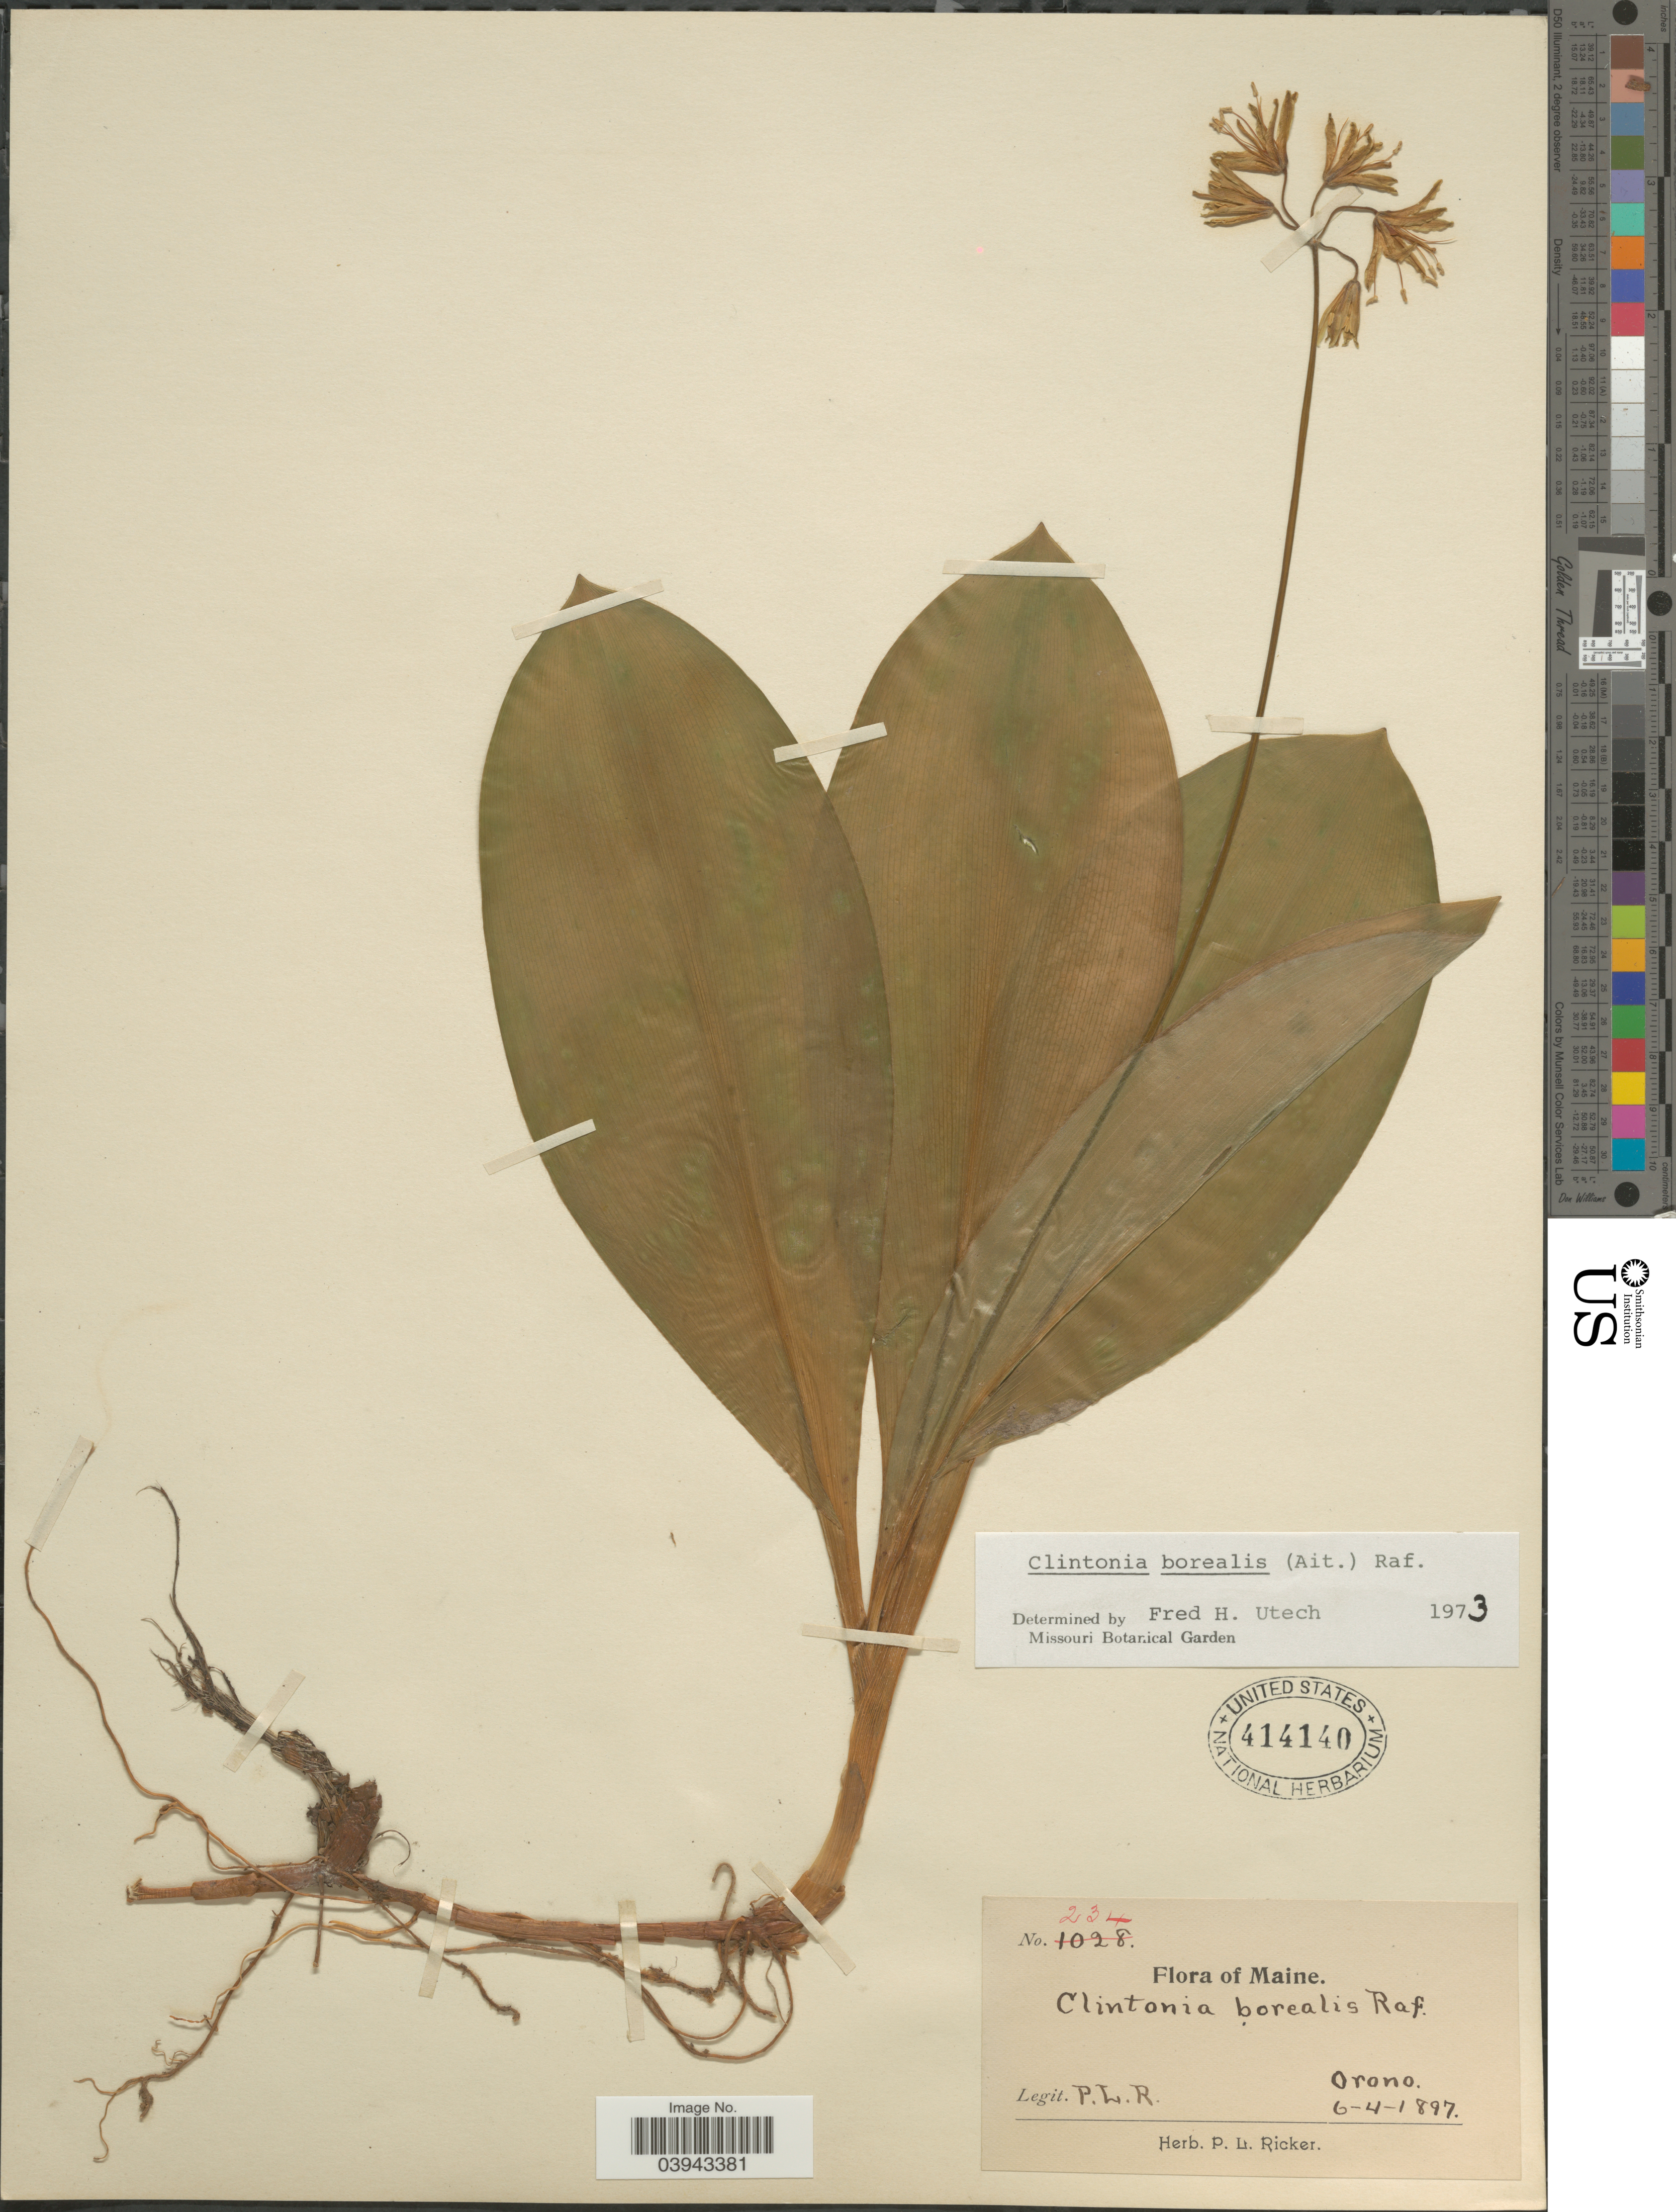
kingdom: Plantae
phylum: Tracheophyta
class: Liliopsida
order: Liliales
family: Liliaceae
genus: Clintonia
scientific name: Clintonia borealis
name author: (Aiton) Raf.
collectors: P. Ricker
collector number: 234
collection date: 1897-06-04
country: United States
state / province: Maine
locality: Orono.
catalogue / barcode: US 414140